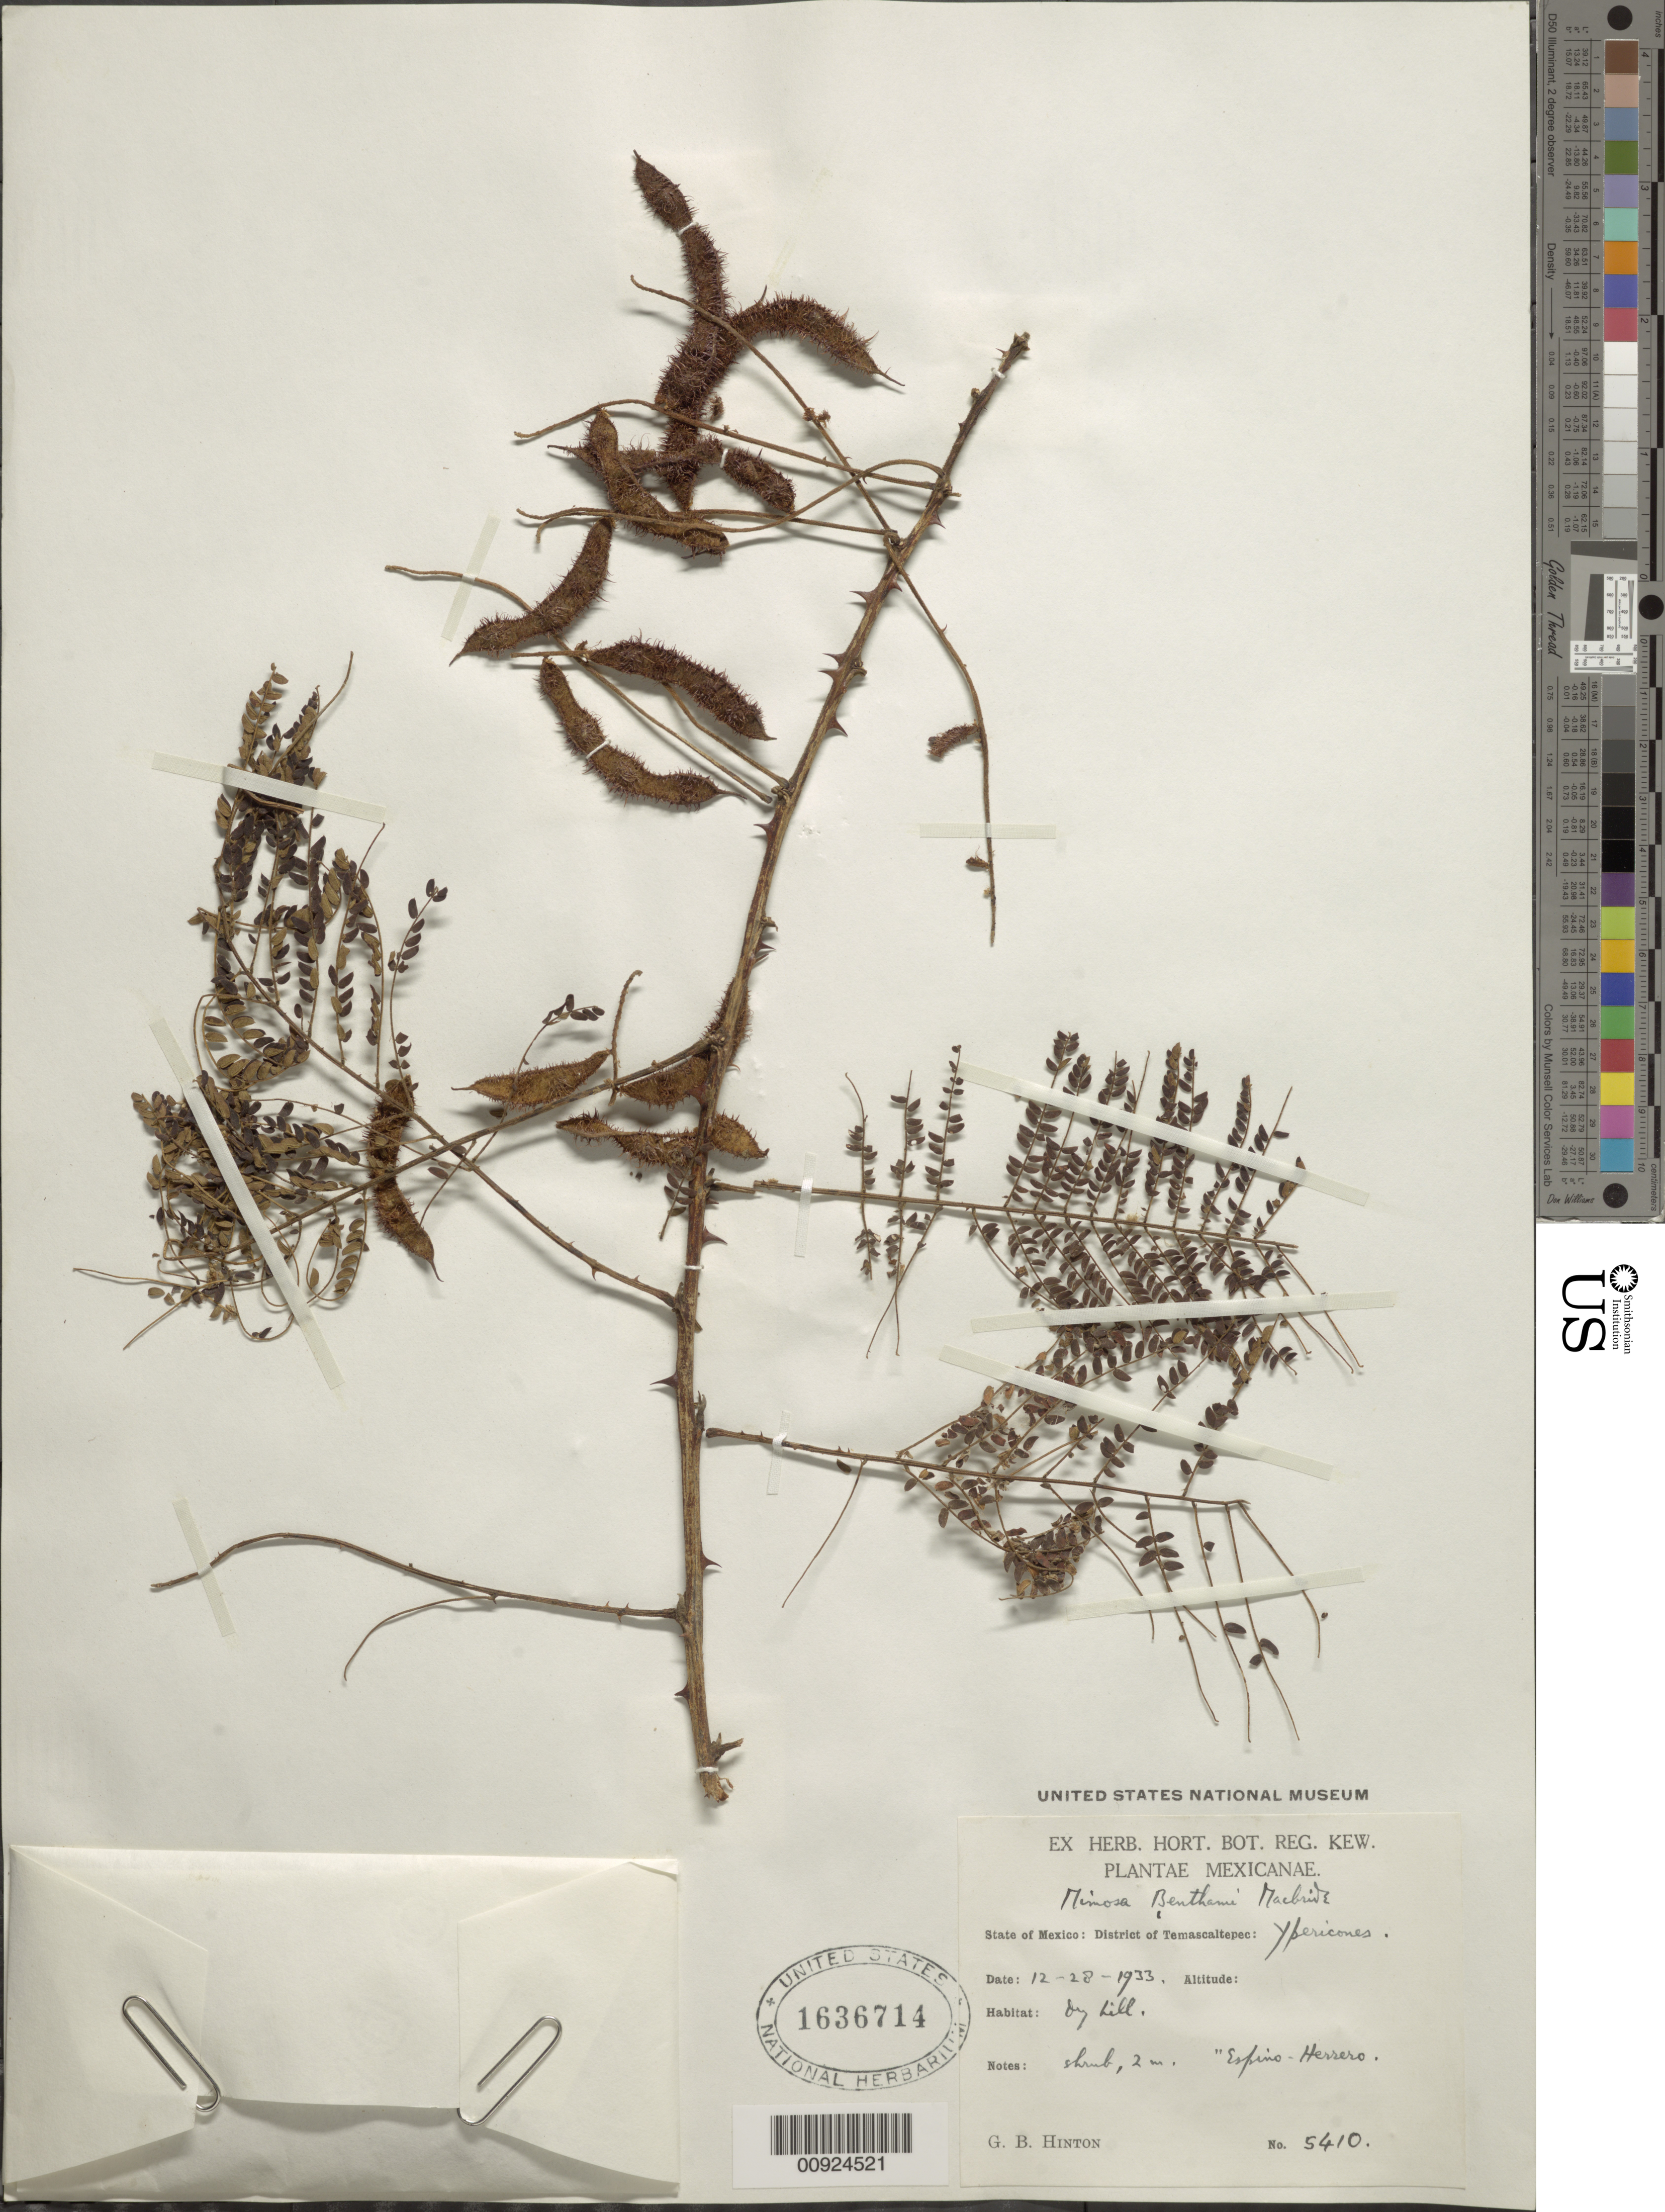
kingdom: Plantae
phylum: Tracheophyta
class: Magnoliopsida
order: Fabales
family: Fabaceae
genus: Mimosa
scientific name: Mimosa benthamii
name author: J.F. Macbr.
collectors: G. B. Hinton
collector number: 5410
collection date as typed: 28 Dec 1933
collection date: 1933-12-28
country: Mexico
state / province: México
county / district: Temascaltepec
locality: State of Mexico: District of Temascaltepec: Ypericones.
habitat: Dry hill.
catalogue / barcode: US 1636714